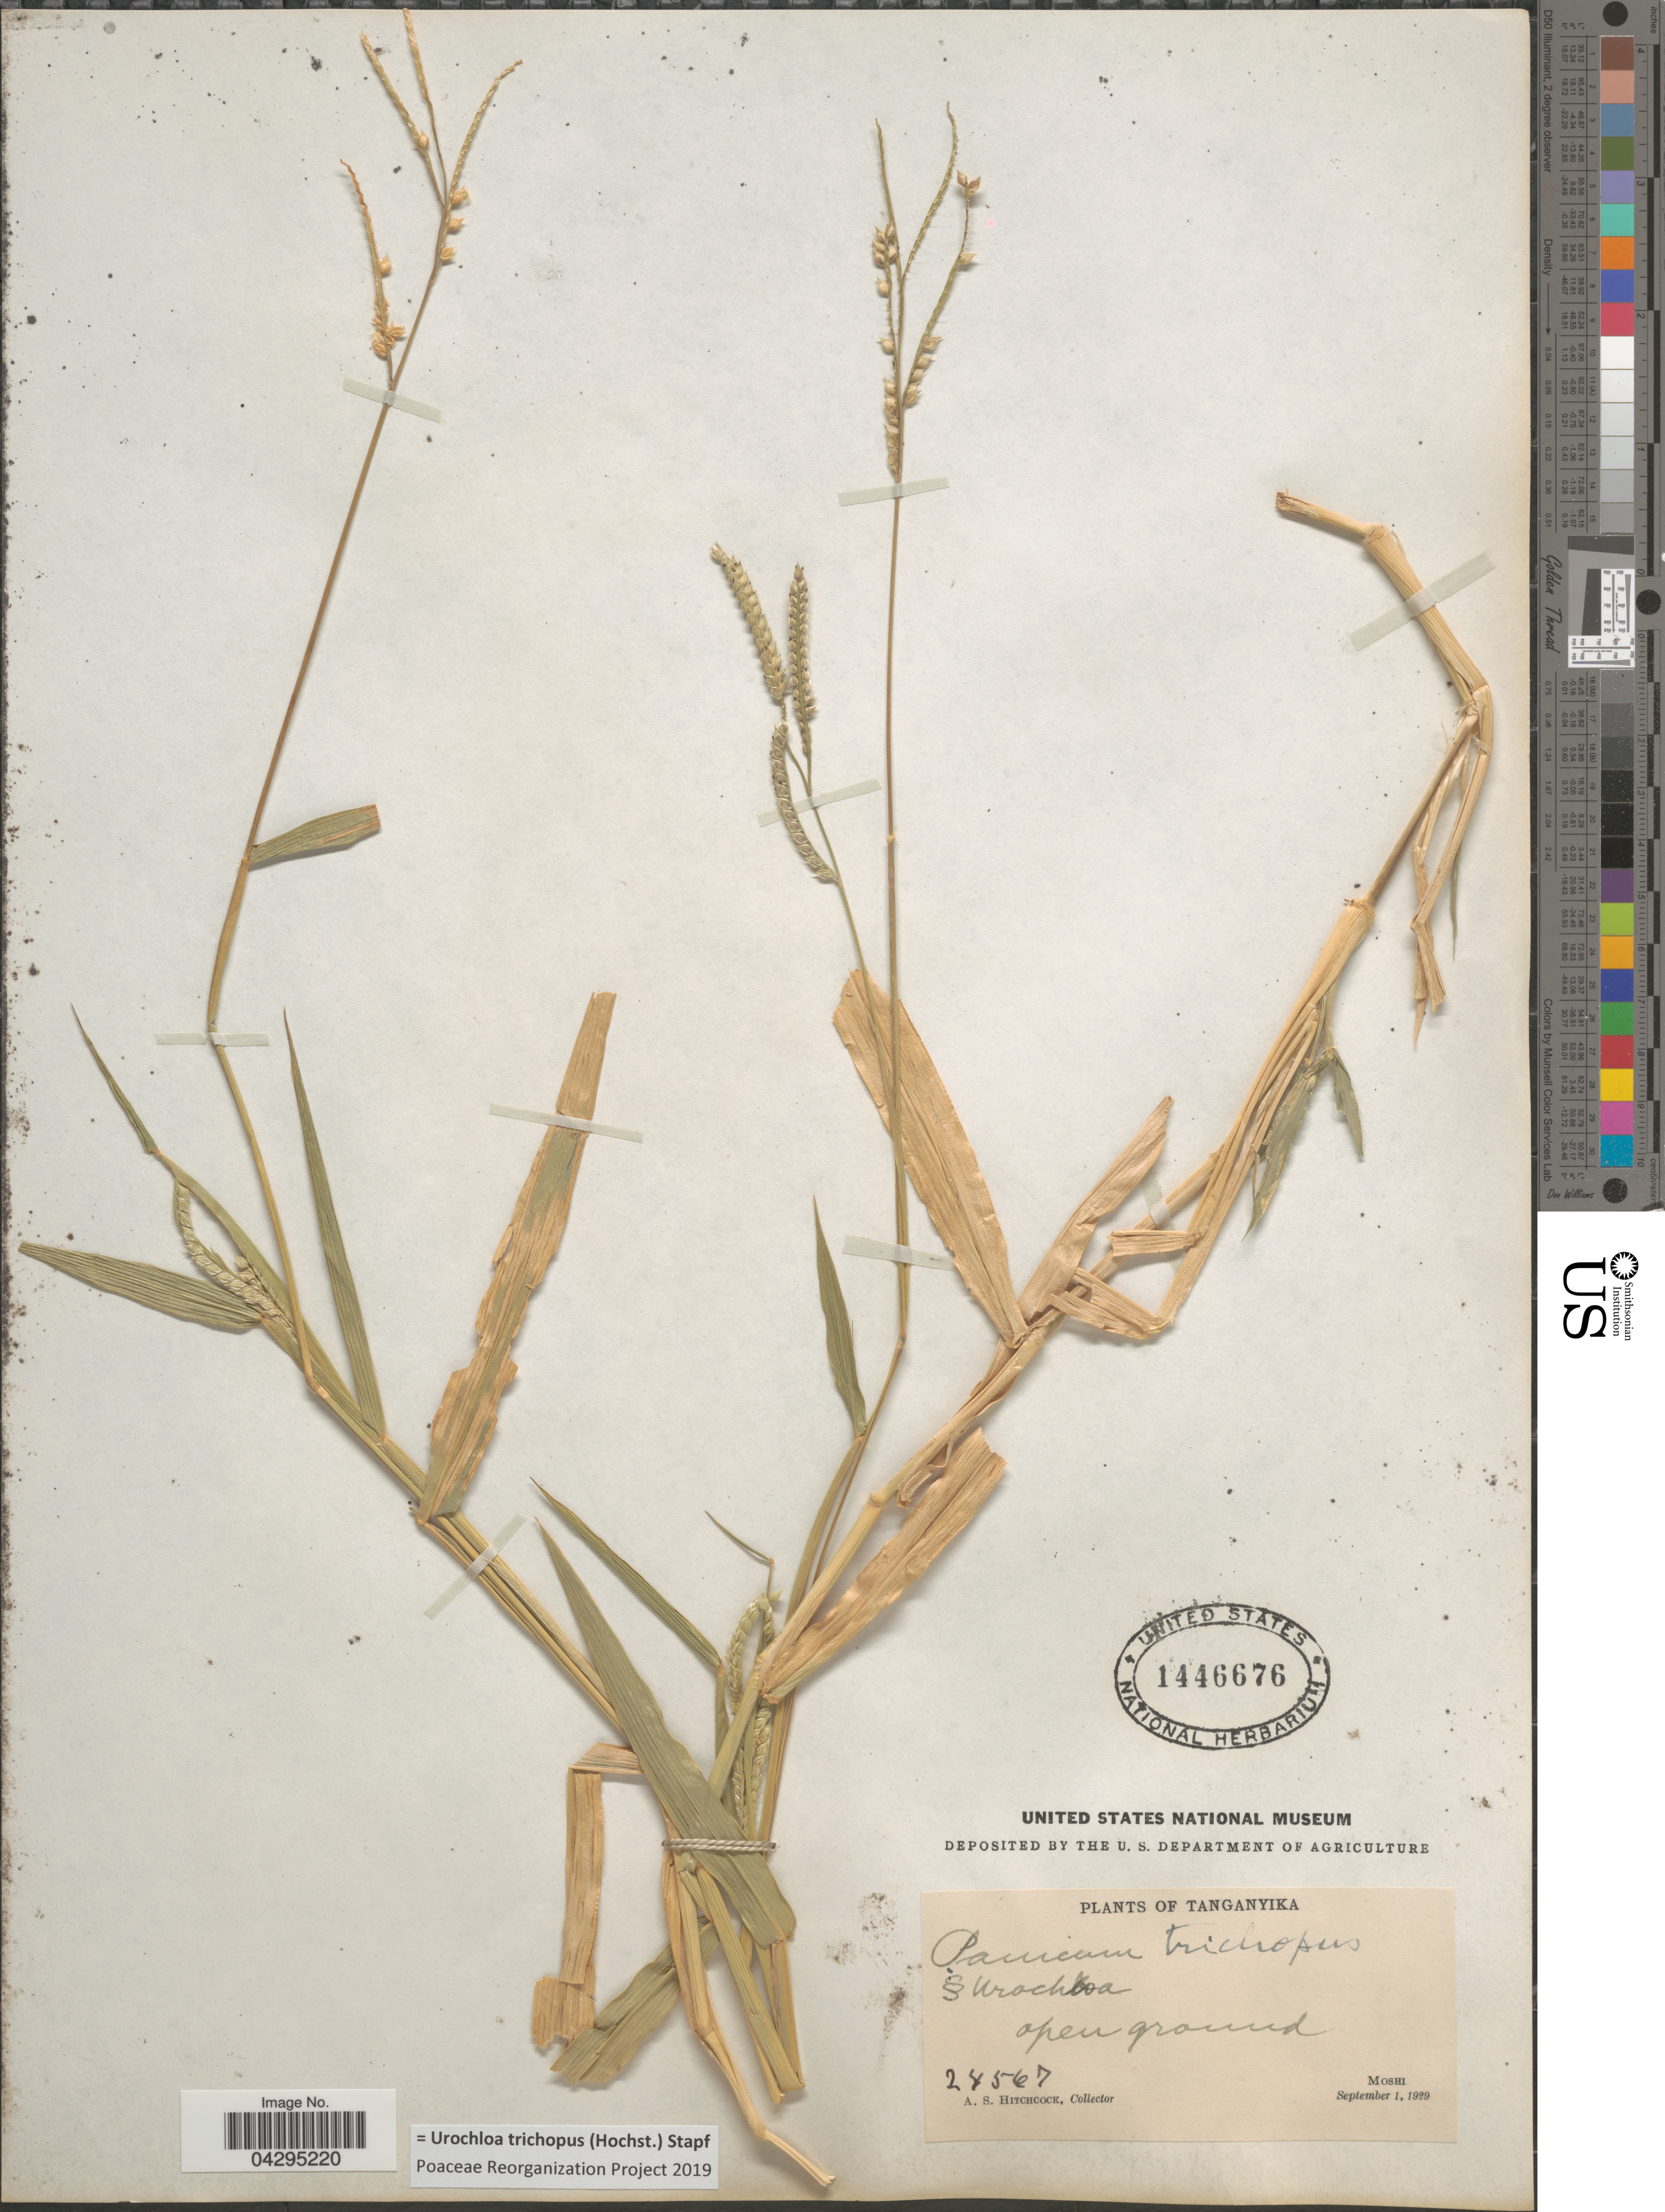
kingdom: Plantae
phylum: Tracheophyta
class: Liliopsida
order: Poales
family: Poaceae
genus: Urochloa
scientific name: Urochloa trichopus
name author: (Hochst.) Stapf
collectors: A. S. Hitchcock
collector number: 24567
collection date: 1929-09-01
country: Tanzania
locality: Tanganyika. Open ground. Moshi.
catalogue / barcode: US 1446676